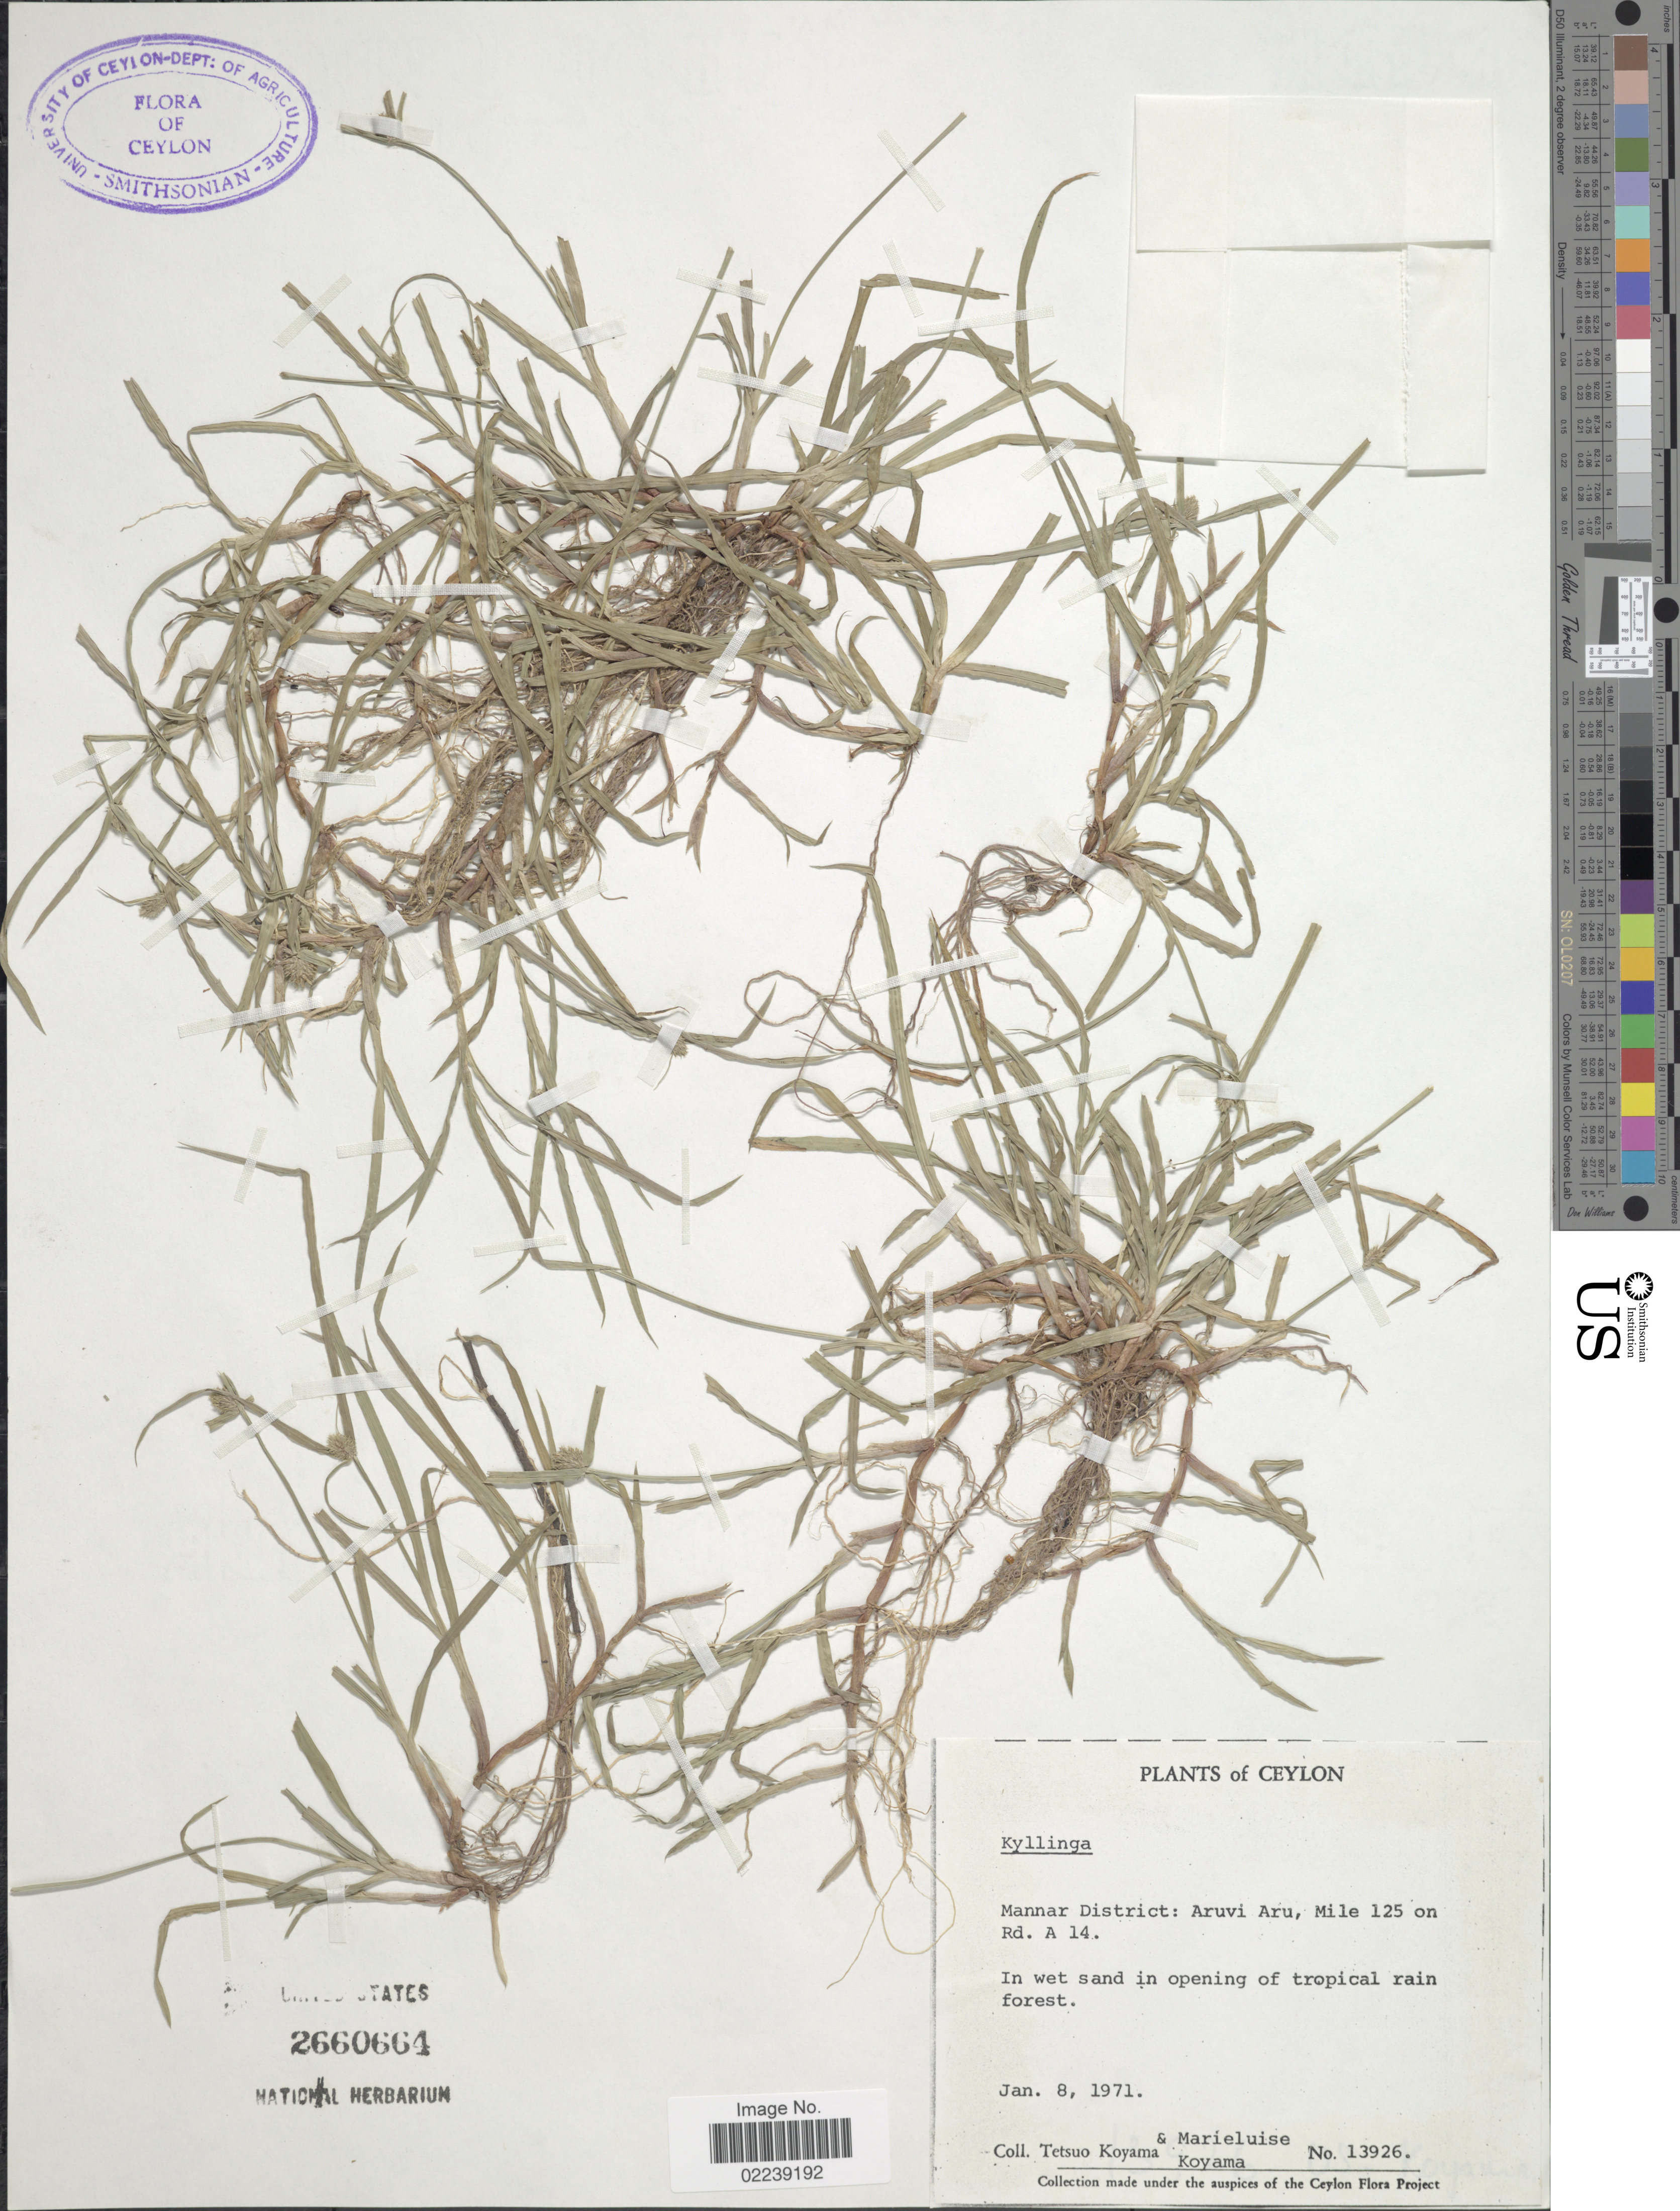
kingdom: Plantae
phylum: Tracheophyta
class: Liliopsida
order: Poales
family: Cyperaceae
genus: Cyperus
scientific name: Cyperus brevifolius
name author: (Rottb.) Hassk.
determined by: Strong, M. T., (US), Smithsonian Institution - National Museum of Natural History (UNITED STATES)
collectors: T. Koyama & M. Koyama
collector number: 13926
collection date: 1971-01-08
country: Sri Lanka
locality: Ceylon, Mannar District: Aruvi Aru, Mile 125 on Rd. A 14.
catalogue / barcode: US 2660664